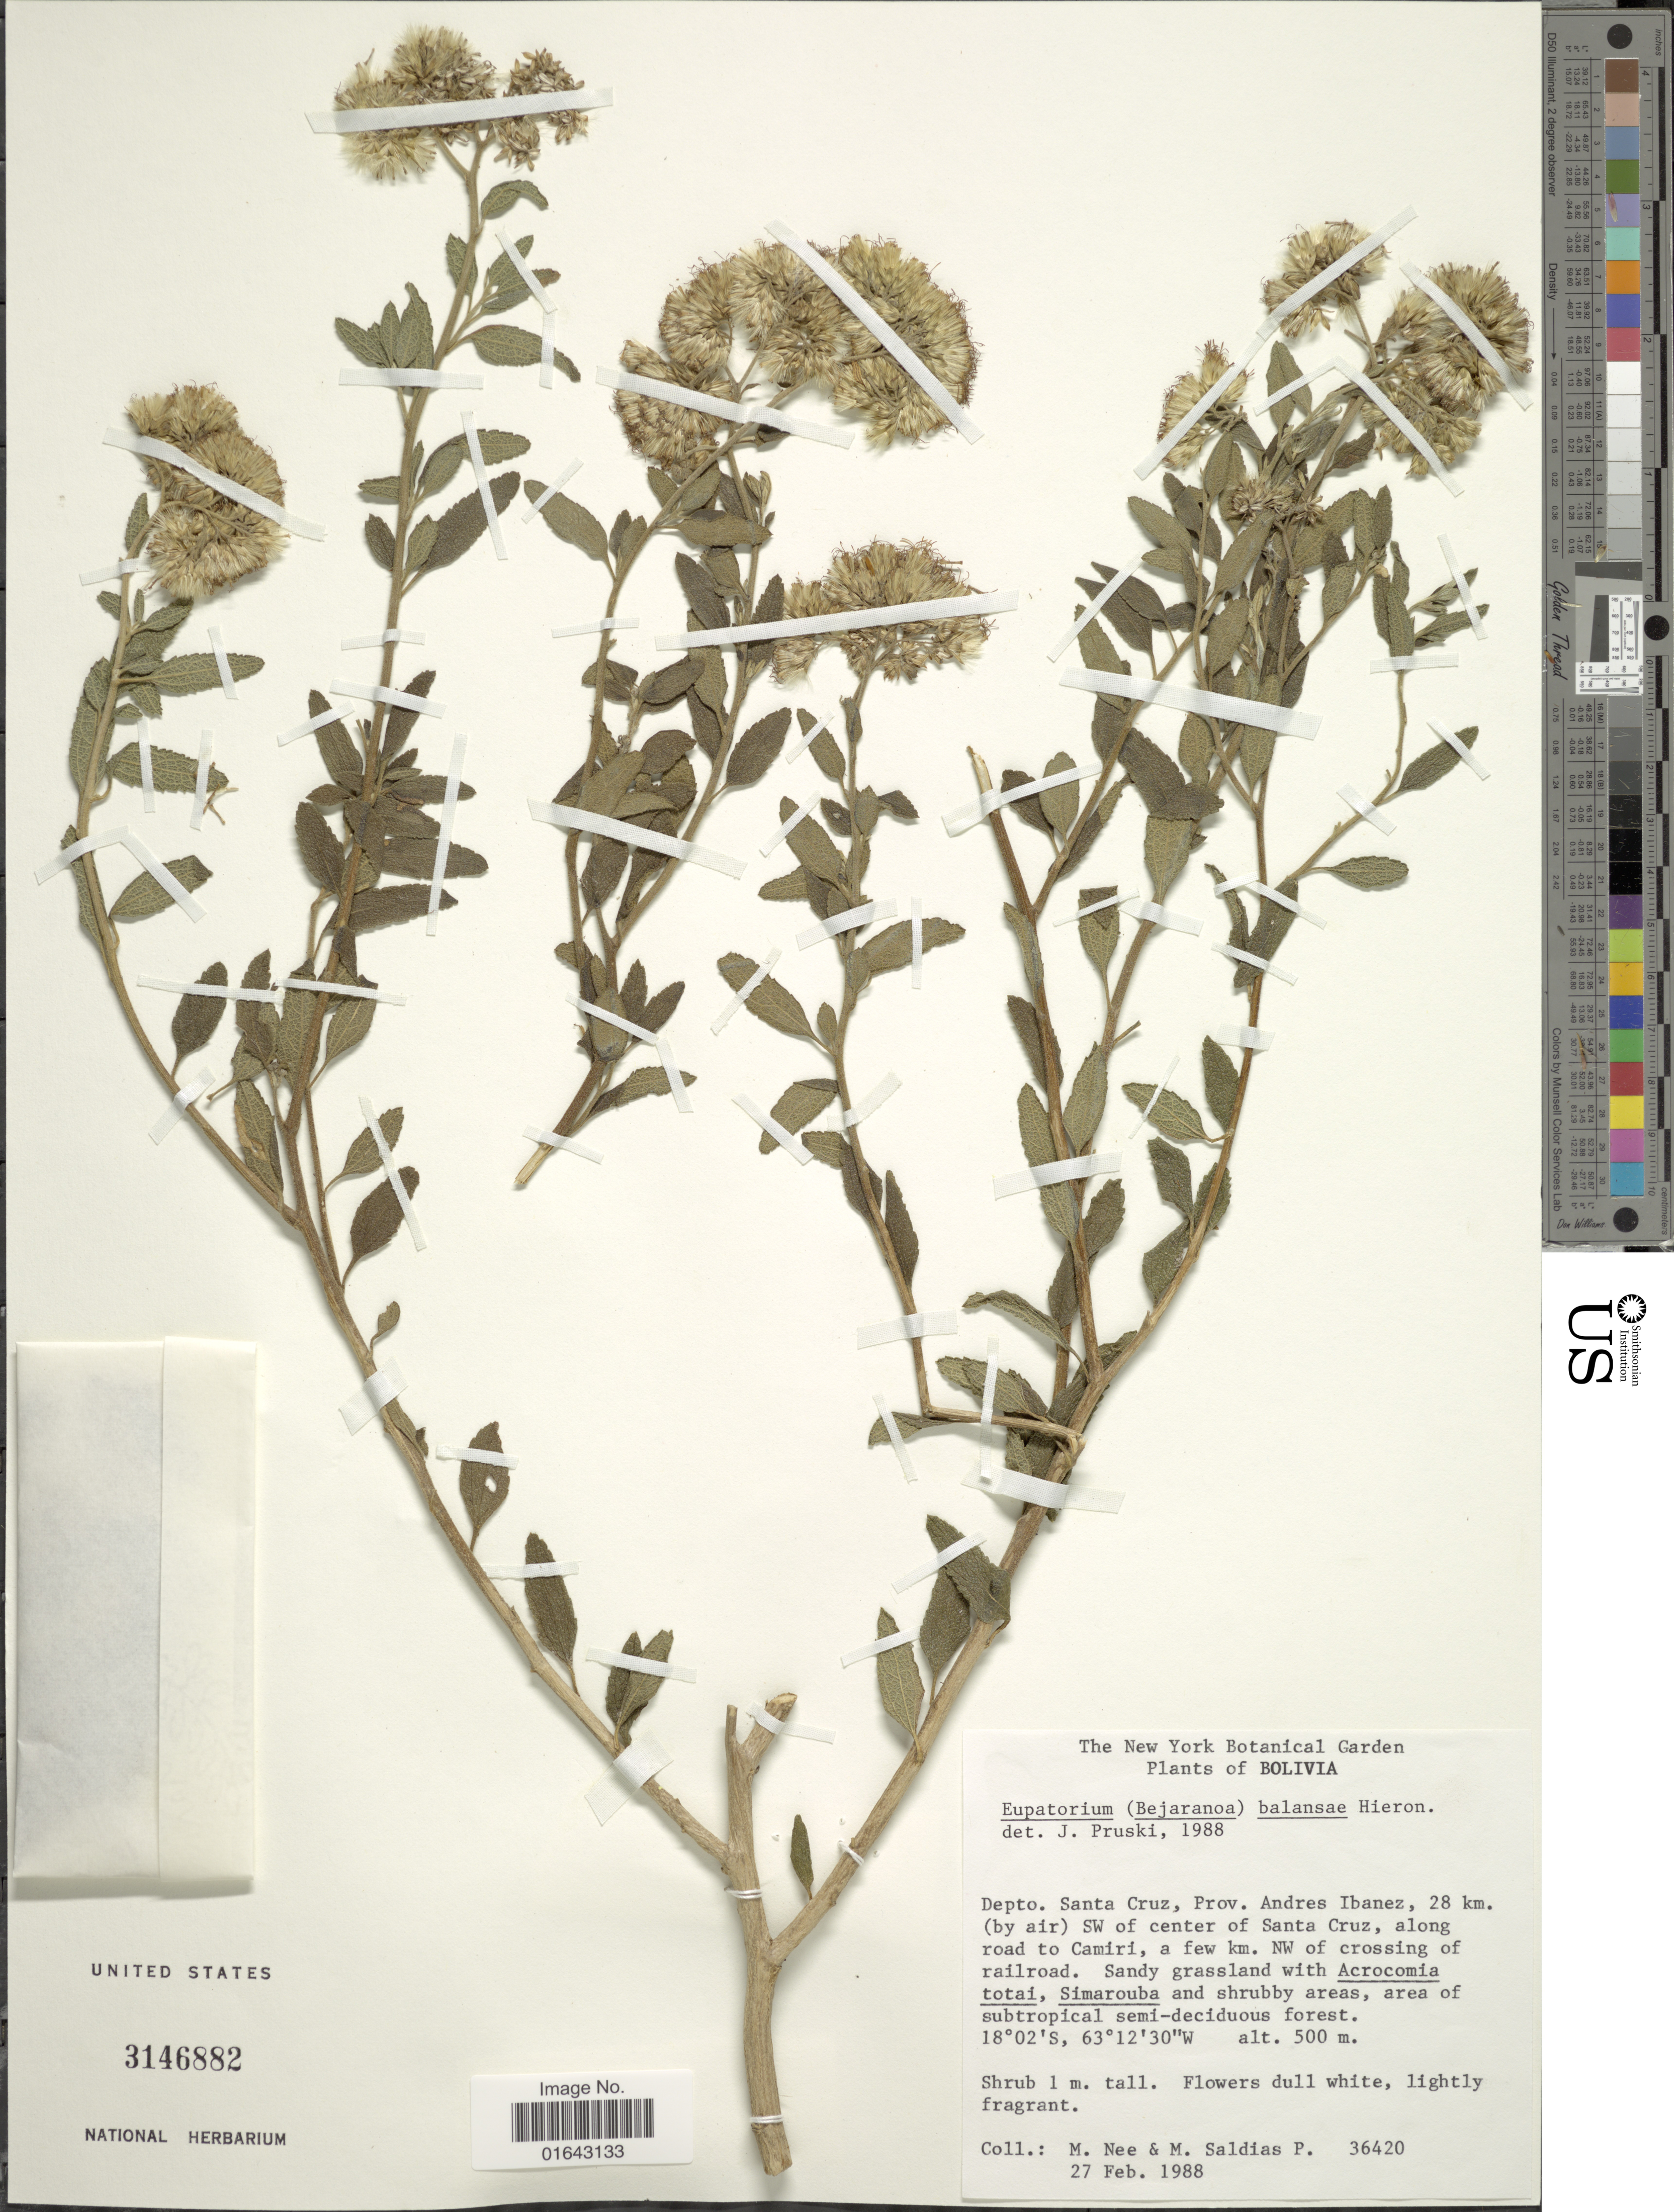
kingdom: Plantae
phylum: Tracheophyta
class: Magnoliopsida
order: Asterales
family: Asteraceae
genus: Bejaranoa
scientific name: Bejaranoa balansae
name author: (Hieron.) R.M. King & H. Rob.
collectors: M. Nee & M. Saldias P.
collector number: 36420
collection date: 1988-02-27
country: Bolivia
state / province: Santa Cruz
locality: Depto. Santa Cruz, Prov. Andres Ibanez, 28 km. (by air) SW of center of Santa Cruz, along road to Camiri, a few km. NW of crossing of railroad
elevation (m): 500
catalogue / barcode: US 3146882